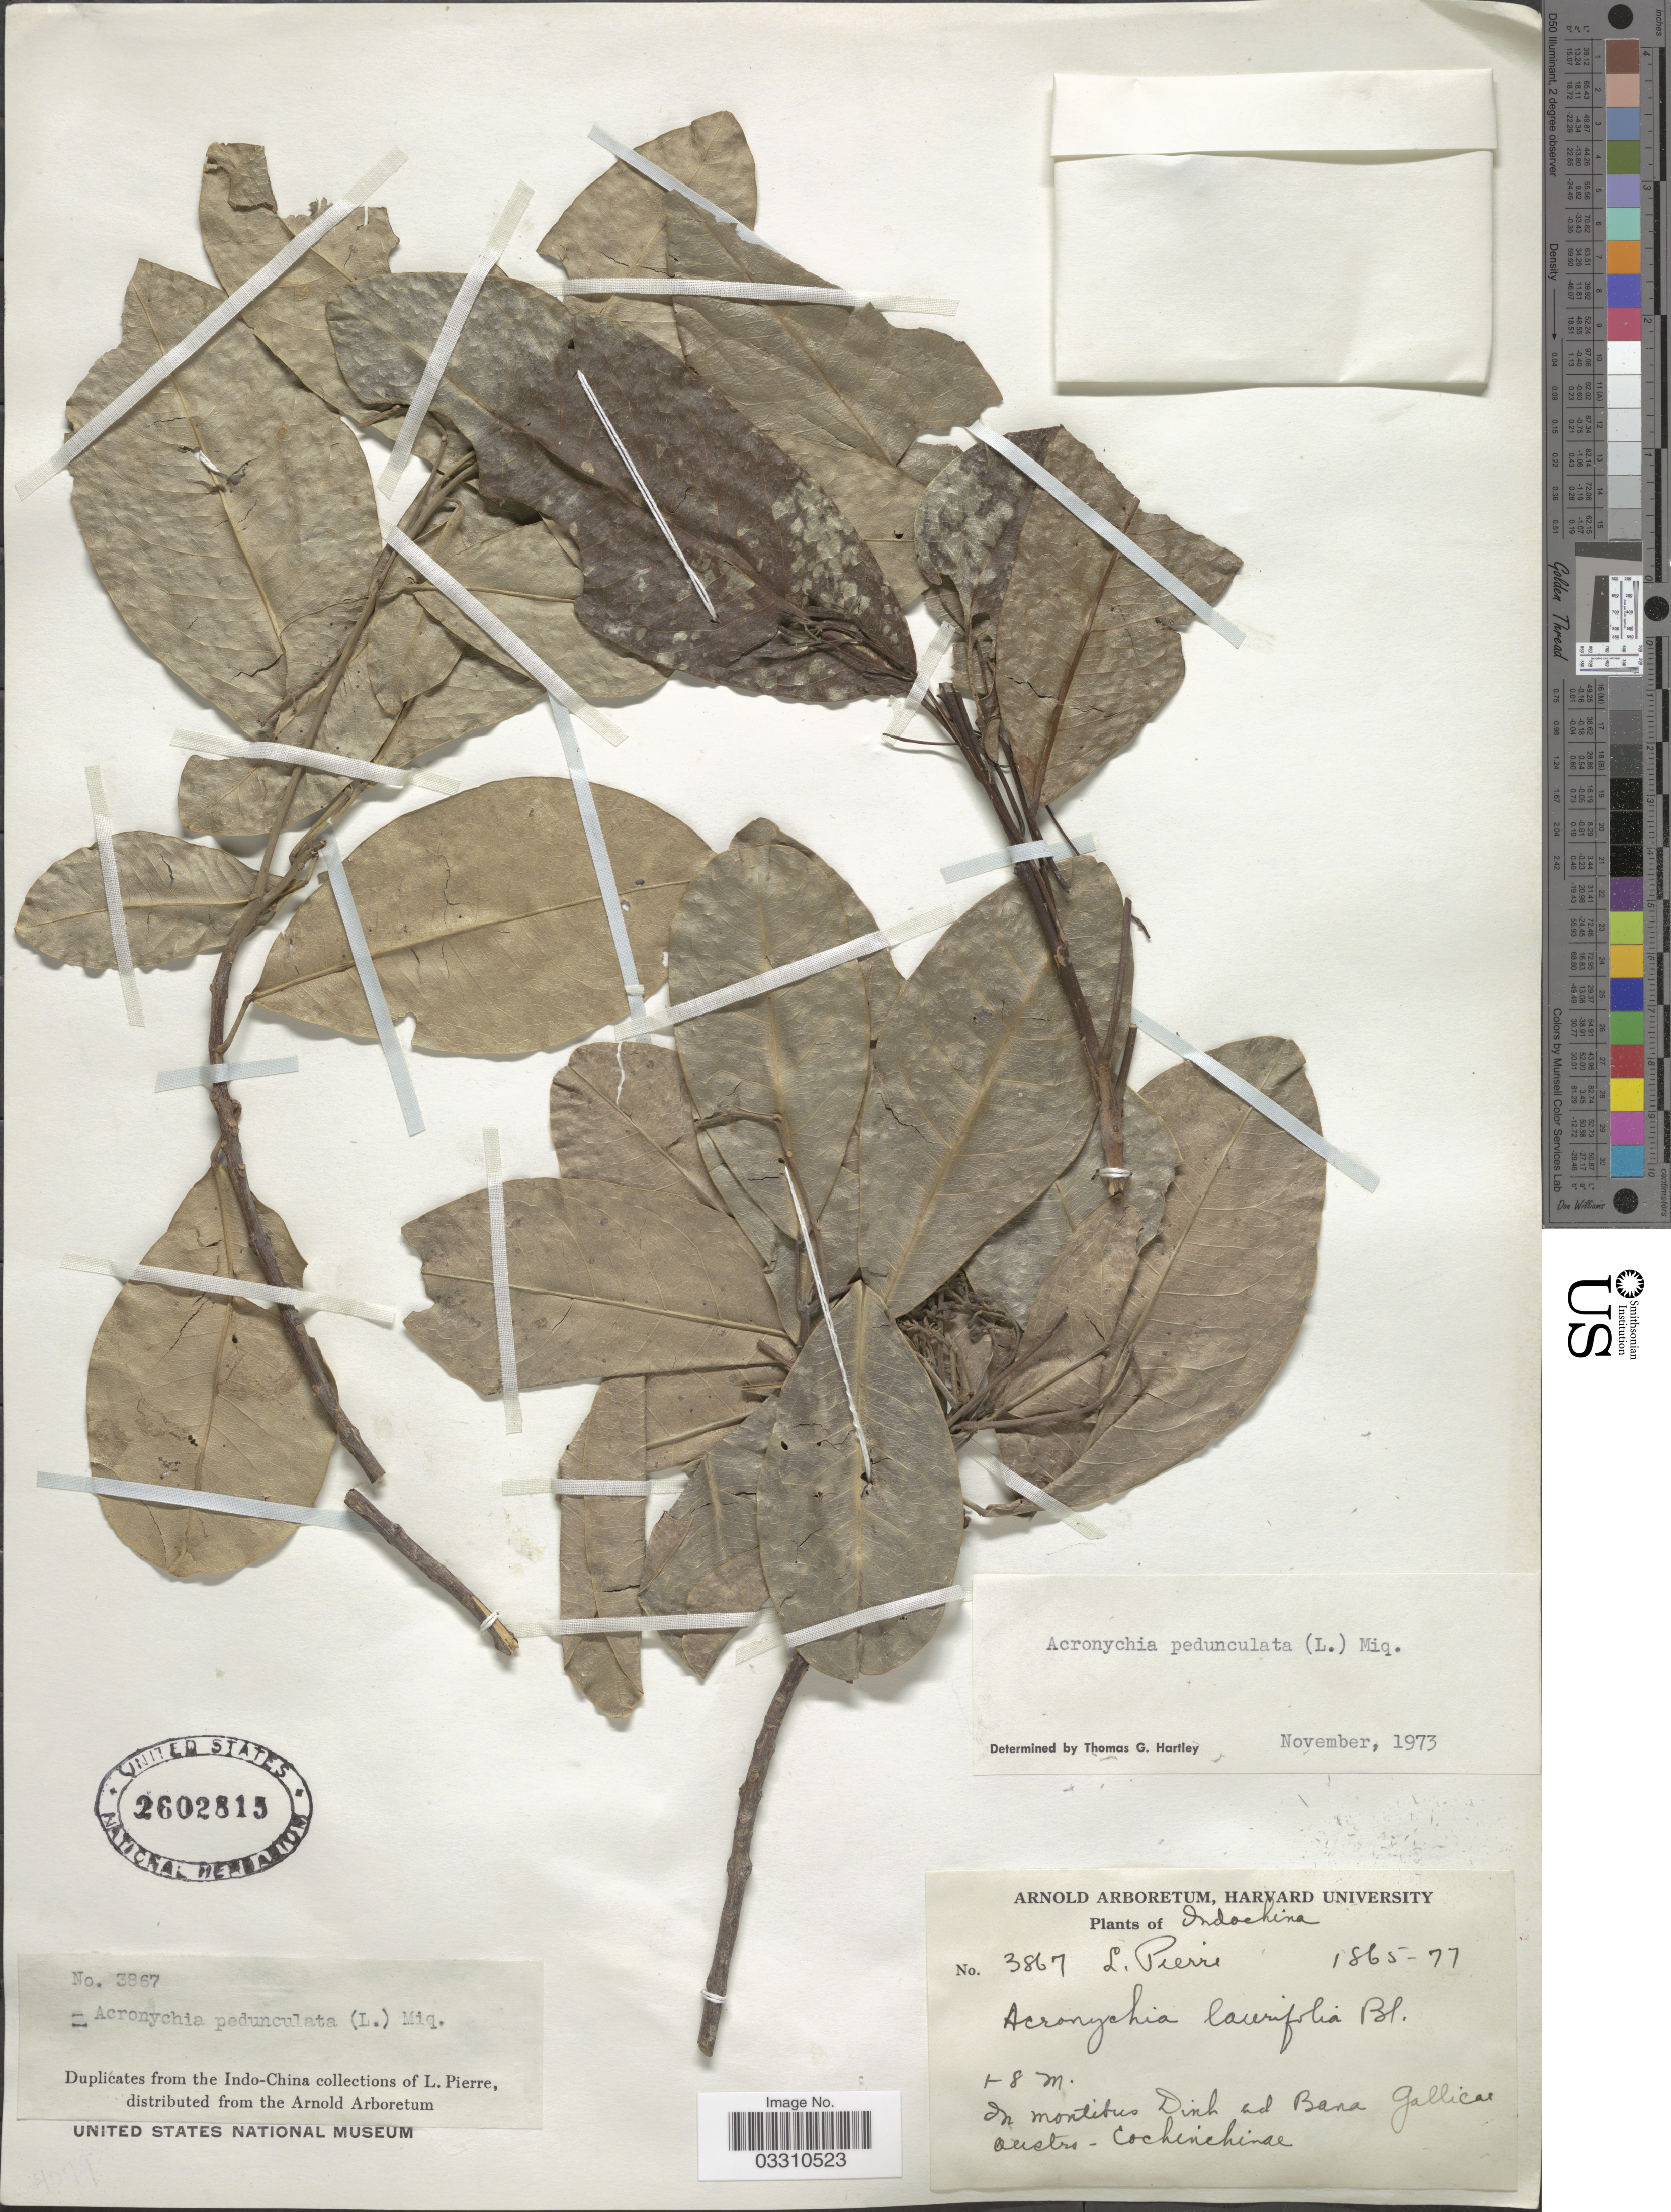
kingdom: Plantae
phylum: Tracheophyta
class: Magnoliopsida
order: Sapindales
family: Rutaceae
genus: Acronychia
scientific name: Acronychia pedunculata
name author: (L.) Miq.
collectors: L. Pierre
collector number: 3867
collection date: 1865/1877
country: Vietnam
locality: Indochina, In montibus Dinh ad Bana Gallicae austro - Cochinchinae.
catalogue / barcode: US 2602815